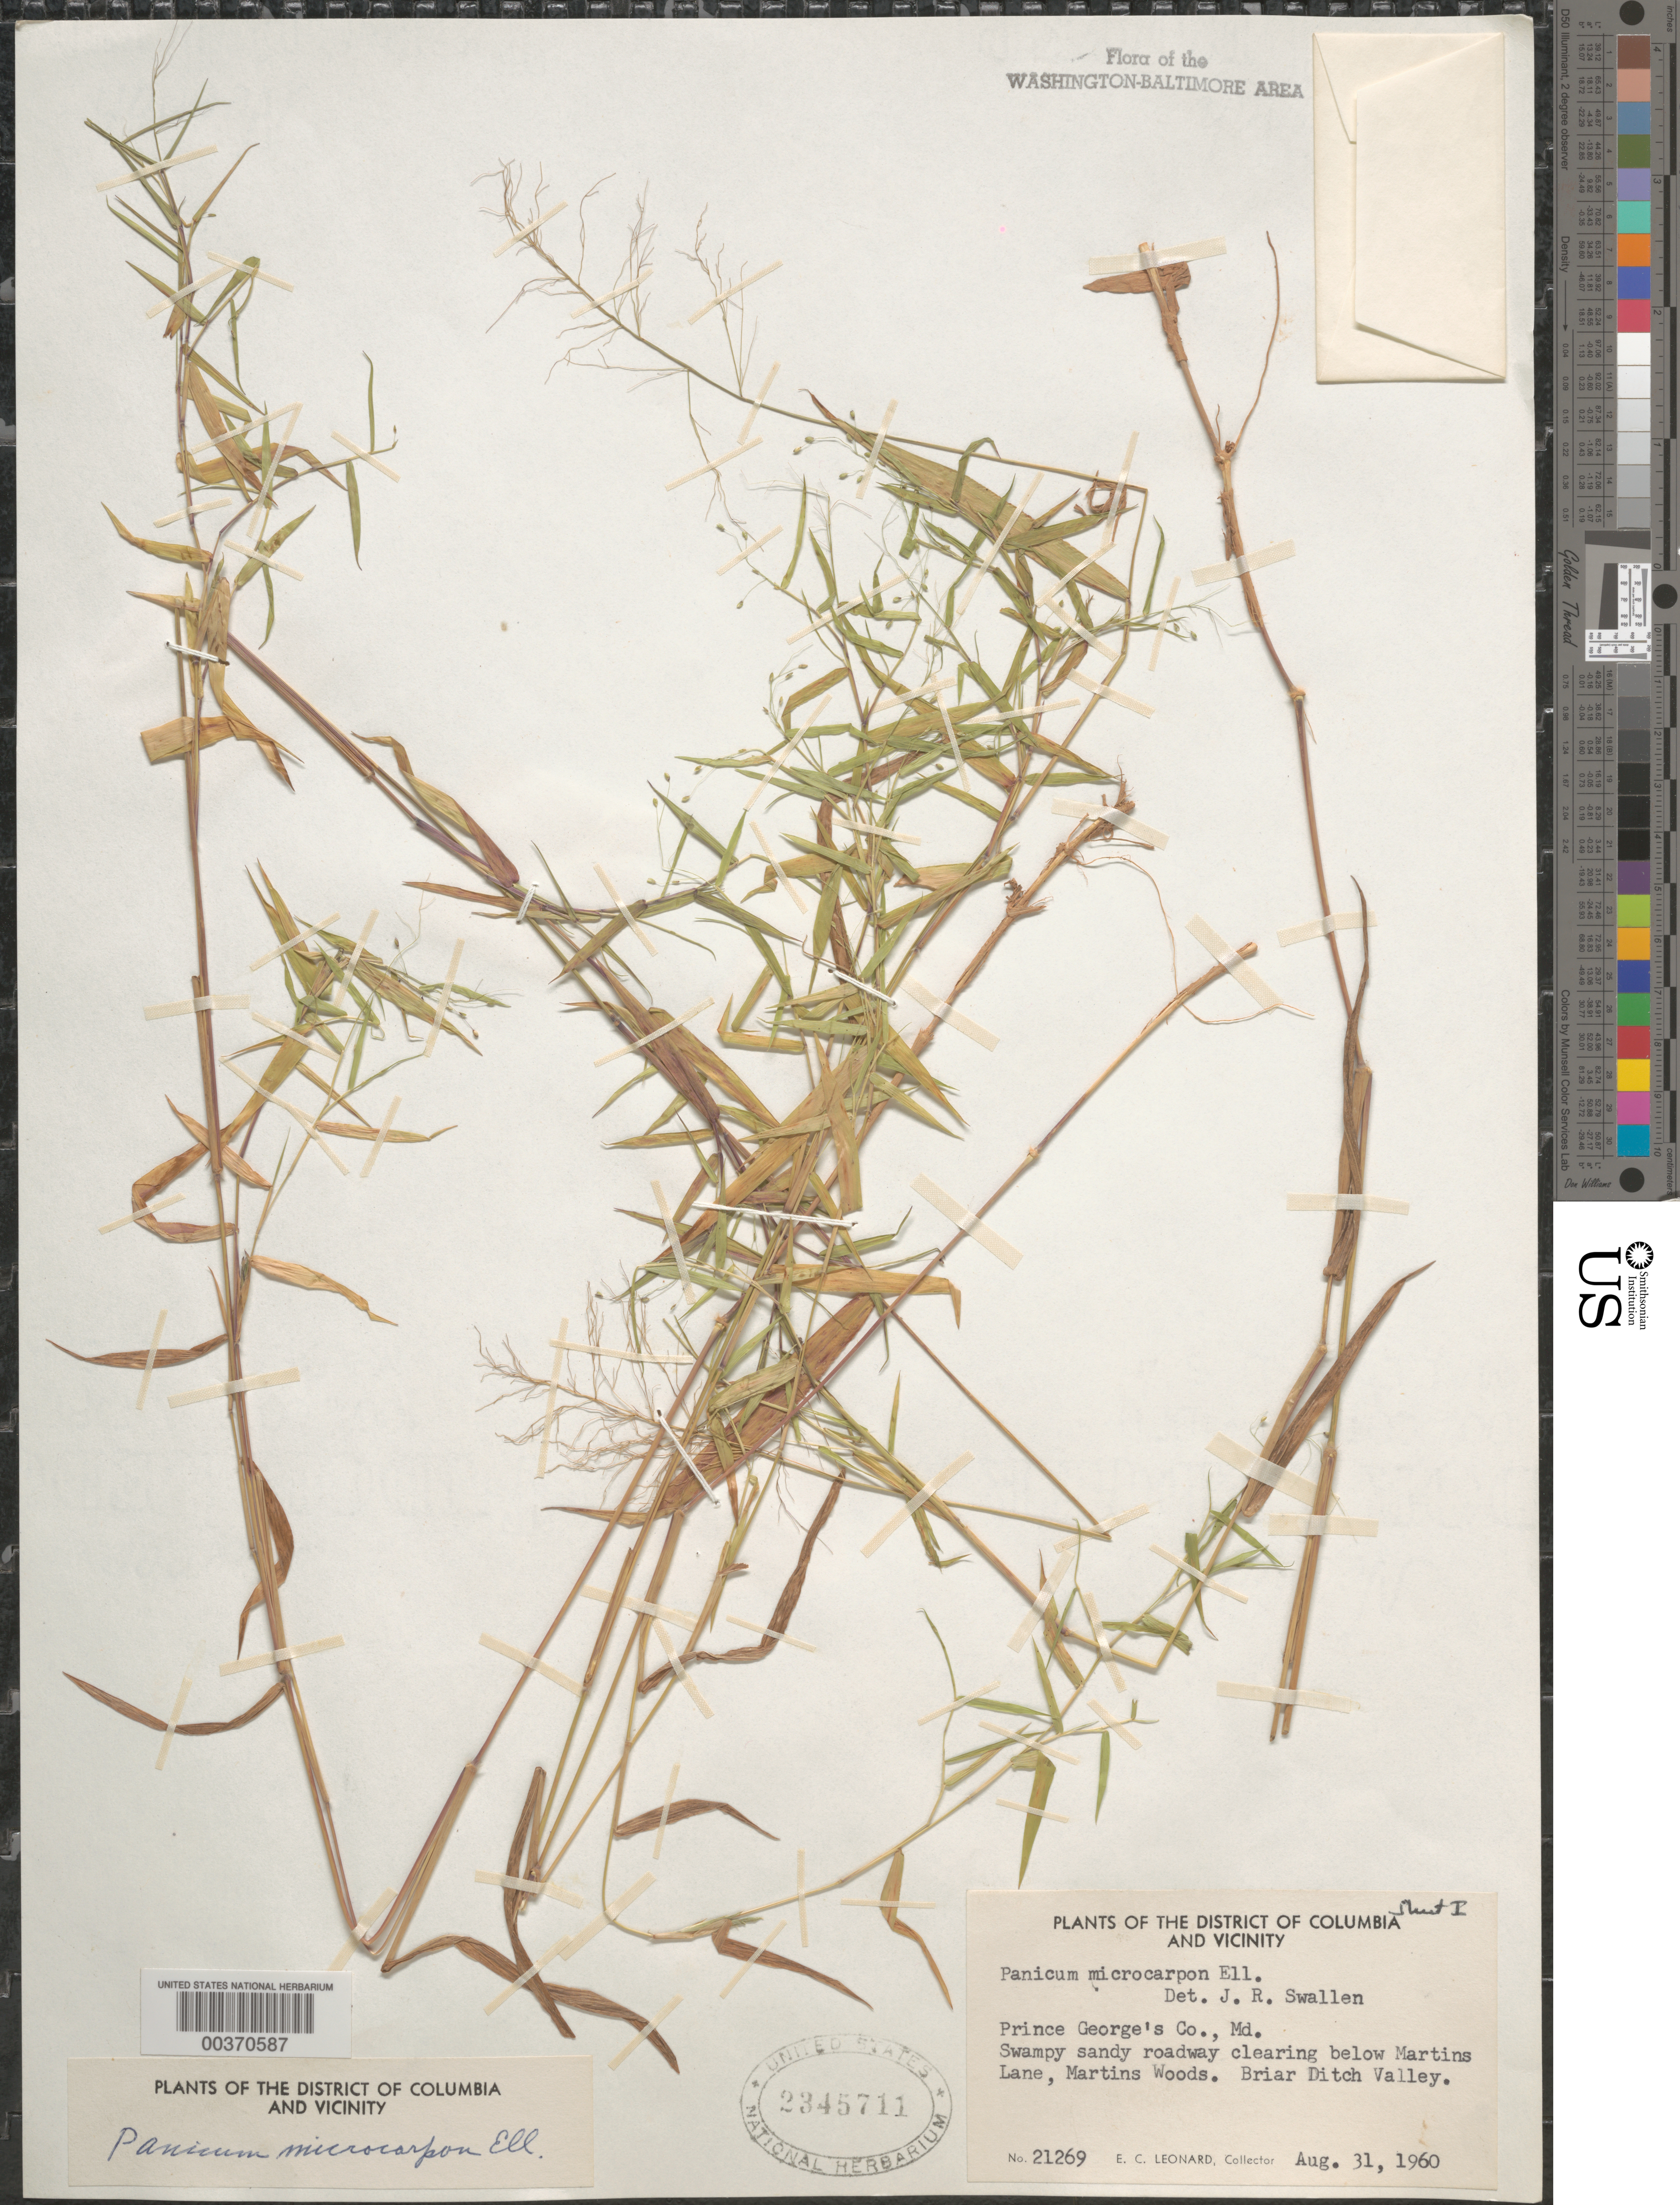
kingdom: Plantae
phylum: Tracheophyta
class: Liliopsida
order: Poales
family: Poaceae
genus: Dichanthelium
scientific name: Dichanthelium dichotomum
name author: (L.) Gould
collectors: E. C. Leonard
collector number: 21269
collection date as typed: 31 Aug 1960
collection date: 1960-08-31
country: United States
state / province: Maryland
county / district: Prince George's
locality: Below Martins Lane, Briar Ditch Valley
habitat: Swampy sandy roadway clearing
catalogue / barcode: US 2345711